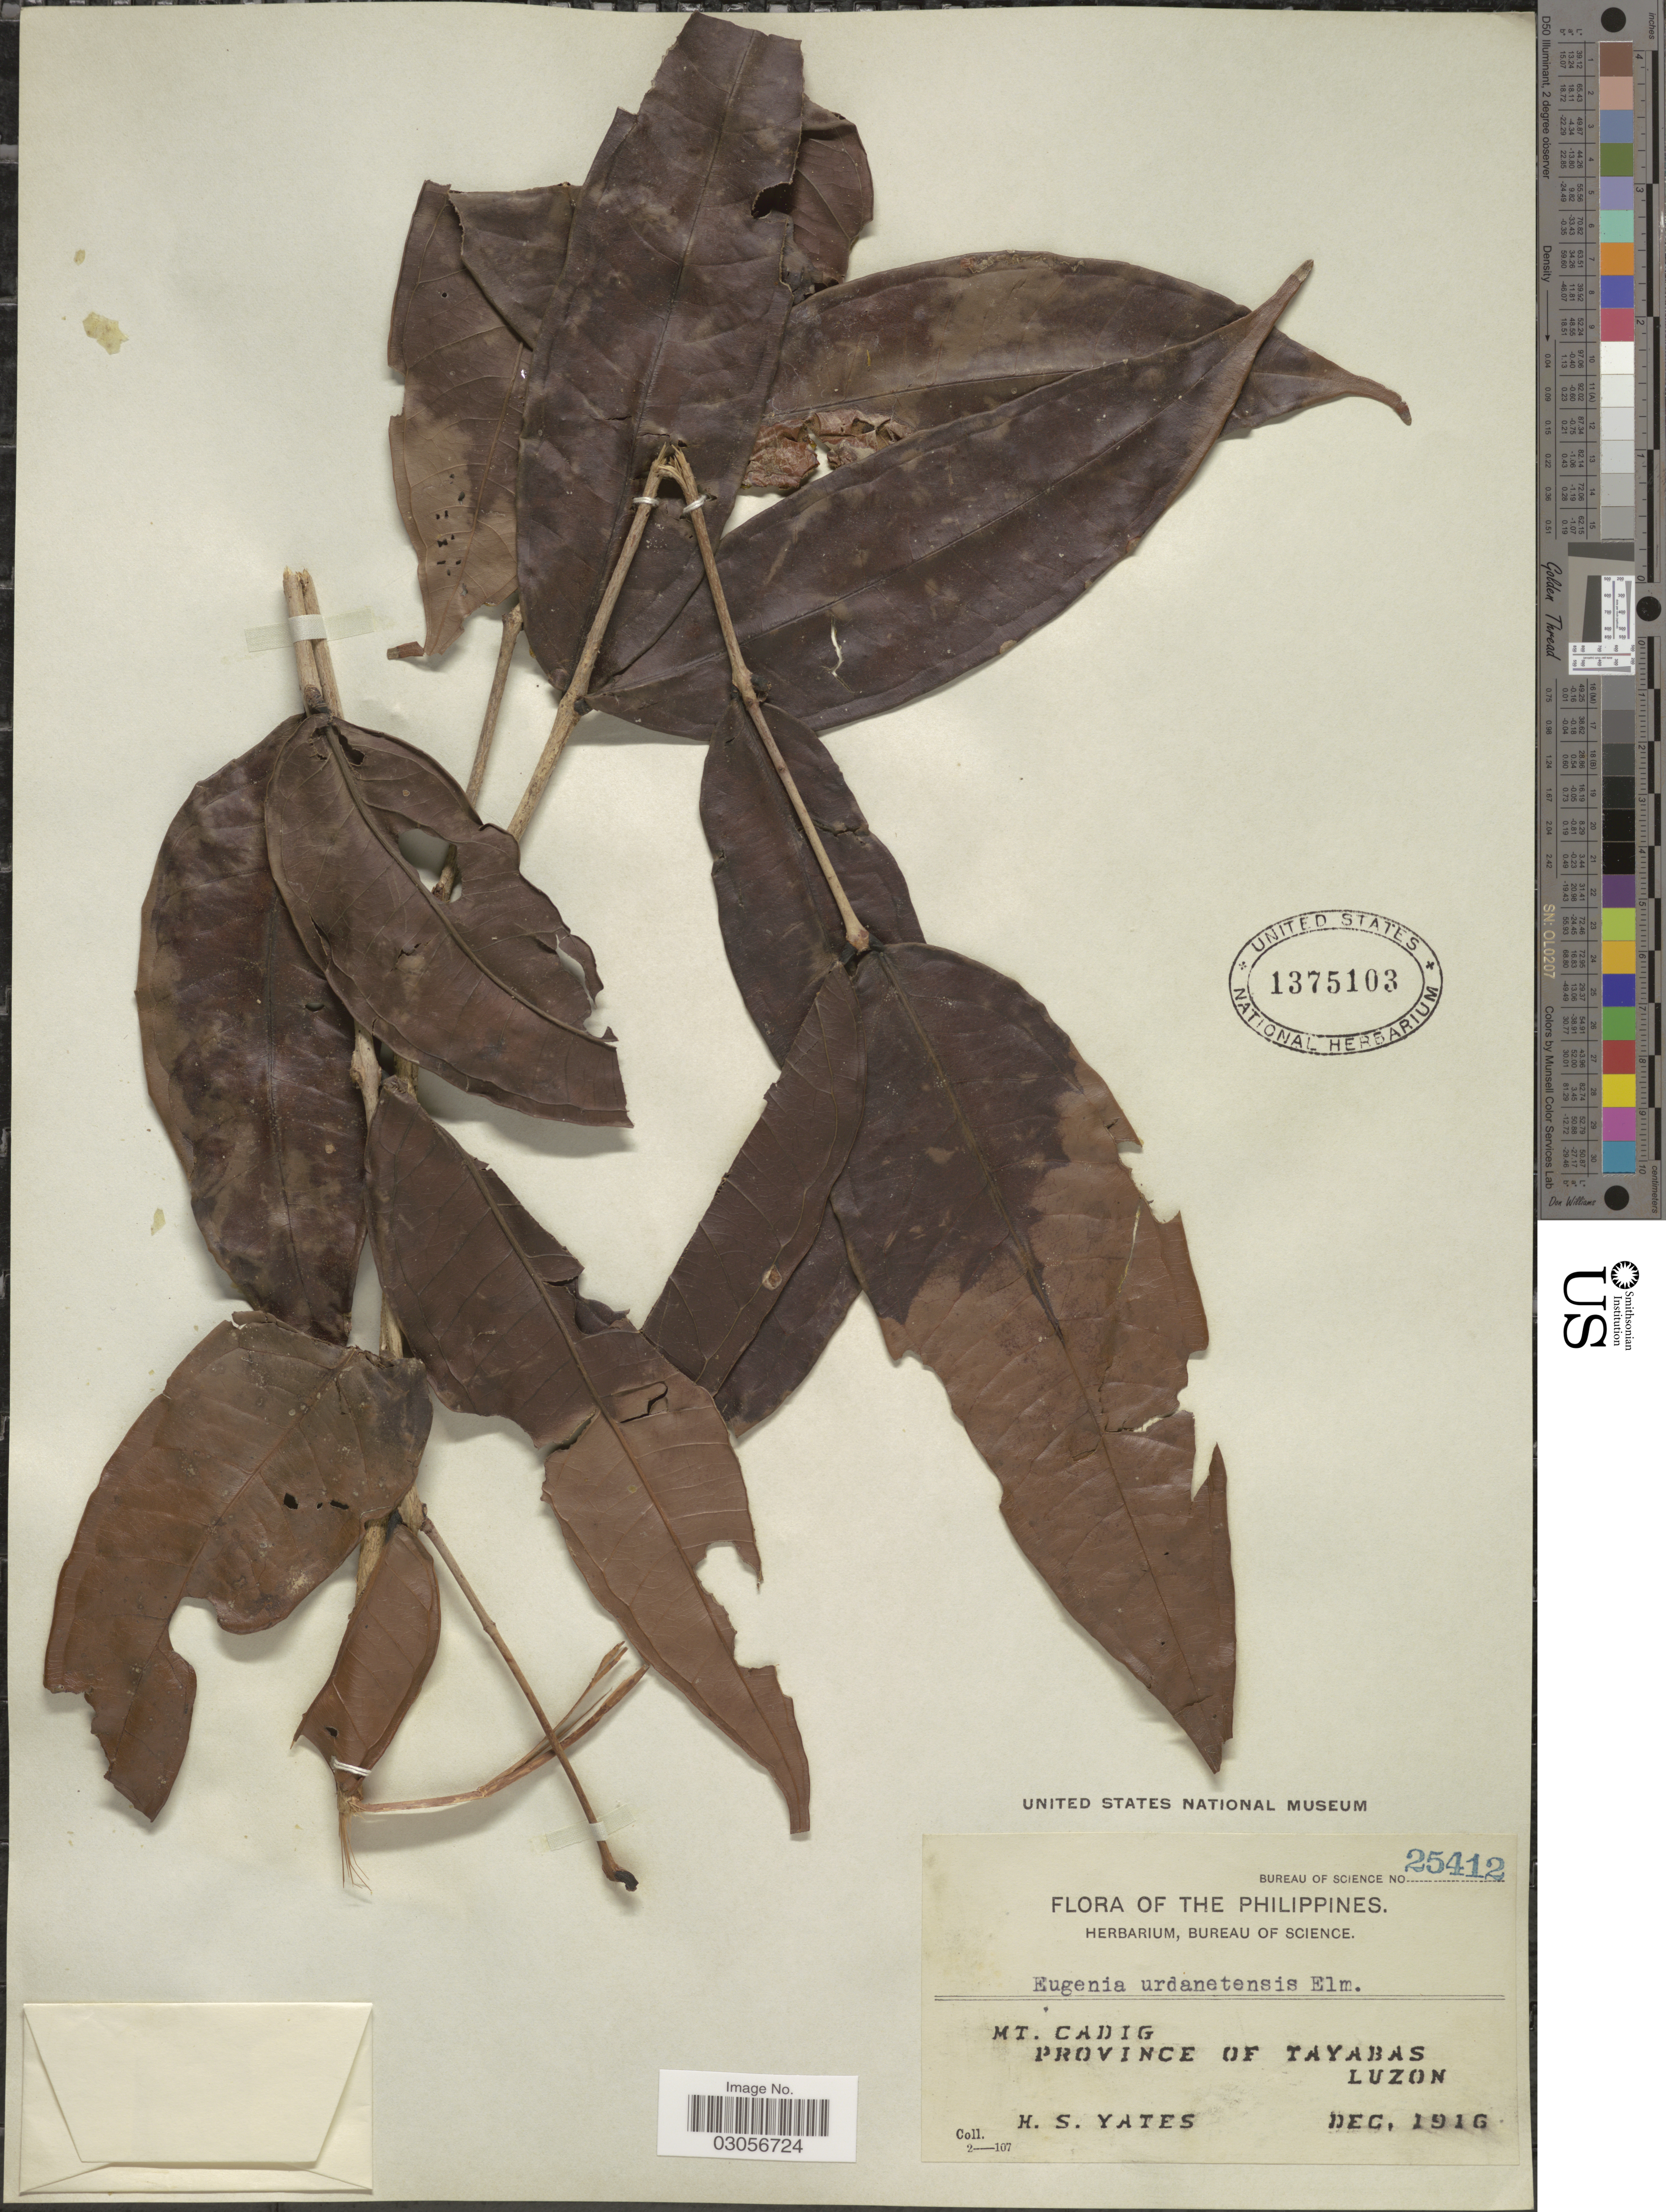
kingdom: Plantae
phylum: Tracheophyta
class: Magnoliopsida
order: Myrtales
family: Myrtaceae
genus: Syzygium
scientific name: Syzygium urdanetense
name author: (Elmer) Merr.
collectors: H. S. Yates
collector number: Bureau of Science 25412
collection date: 1916-12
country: Philippines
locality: Mt. Cadig. Province of Tayabas. Luzon.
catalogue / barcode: US 1375103